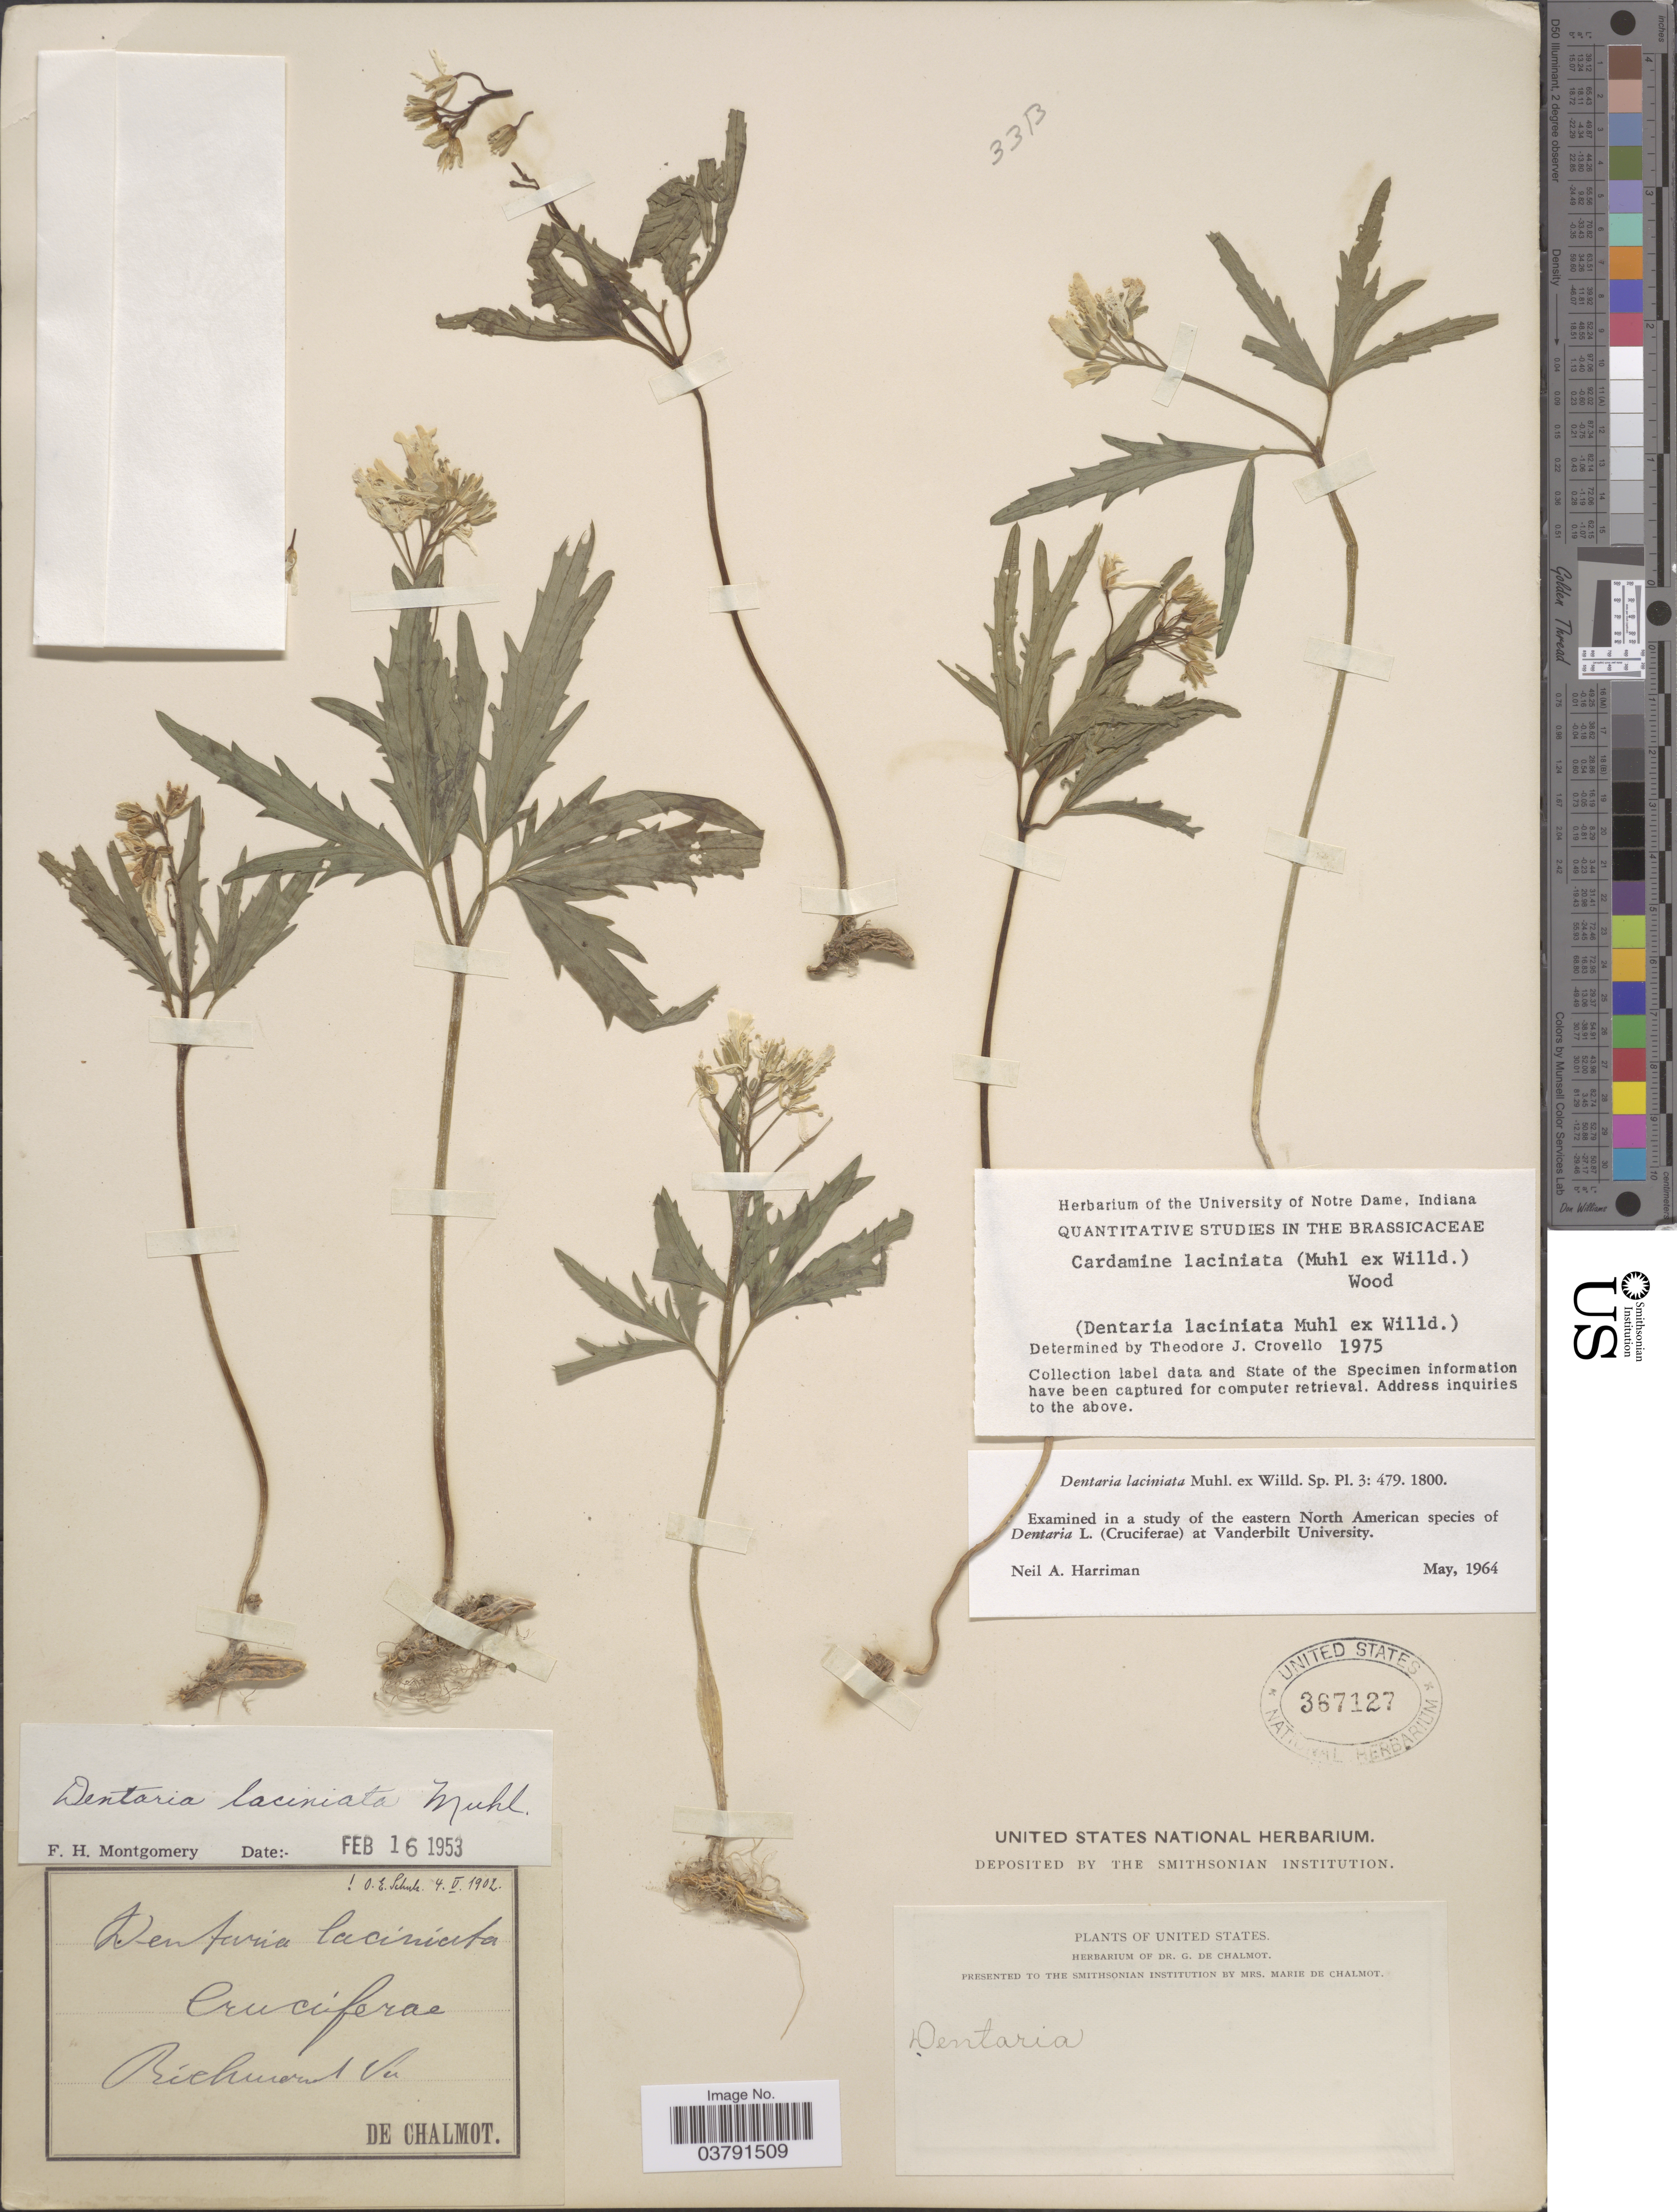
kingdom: Plantae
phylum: Tracheophyta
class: Magnoliopsida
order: Brassicales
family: Brassicaceae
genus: Dentaria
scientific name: Dentaria laciniata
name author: Muhl.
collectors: G. de Chalmot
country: United States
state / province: Virginia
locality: Richmond.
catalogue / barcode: US 367127